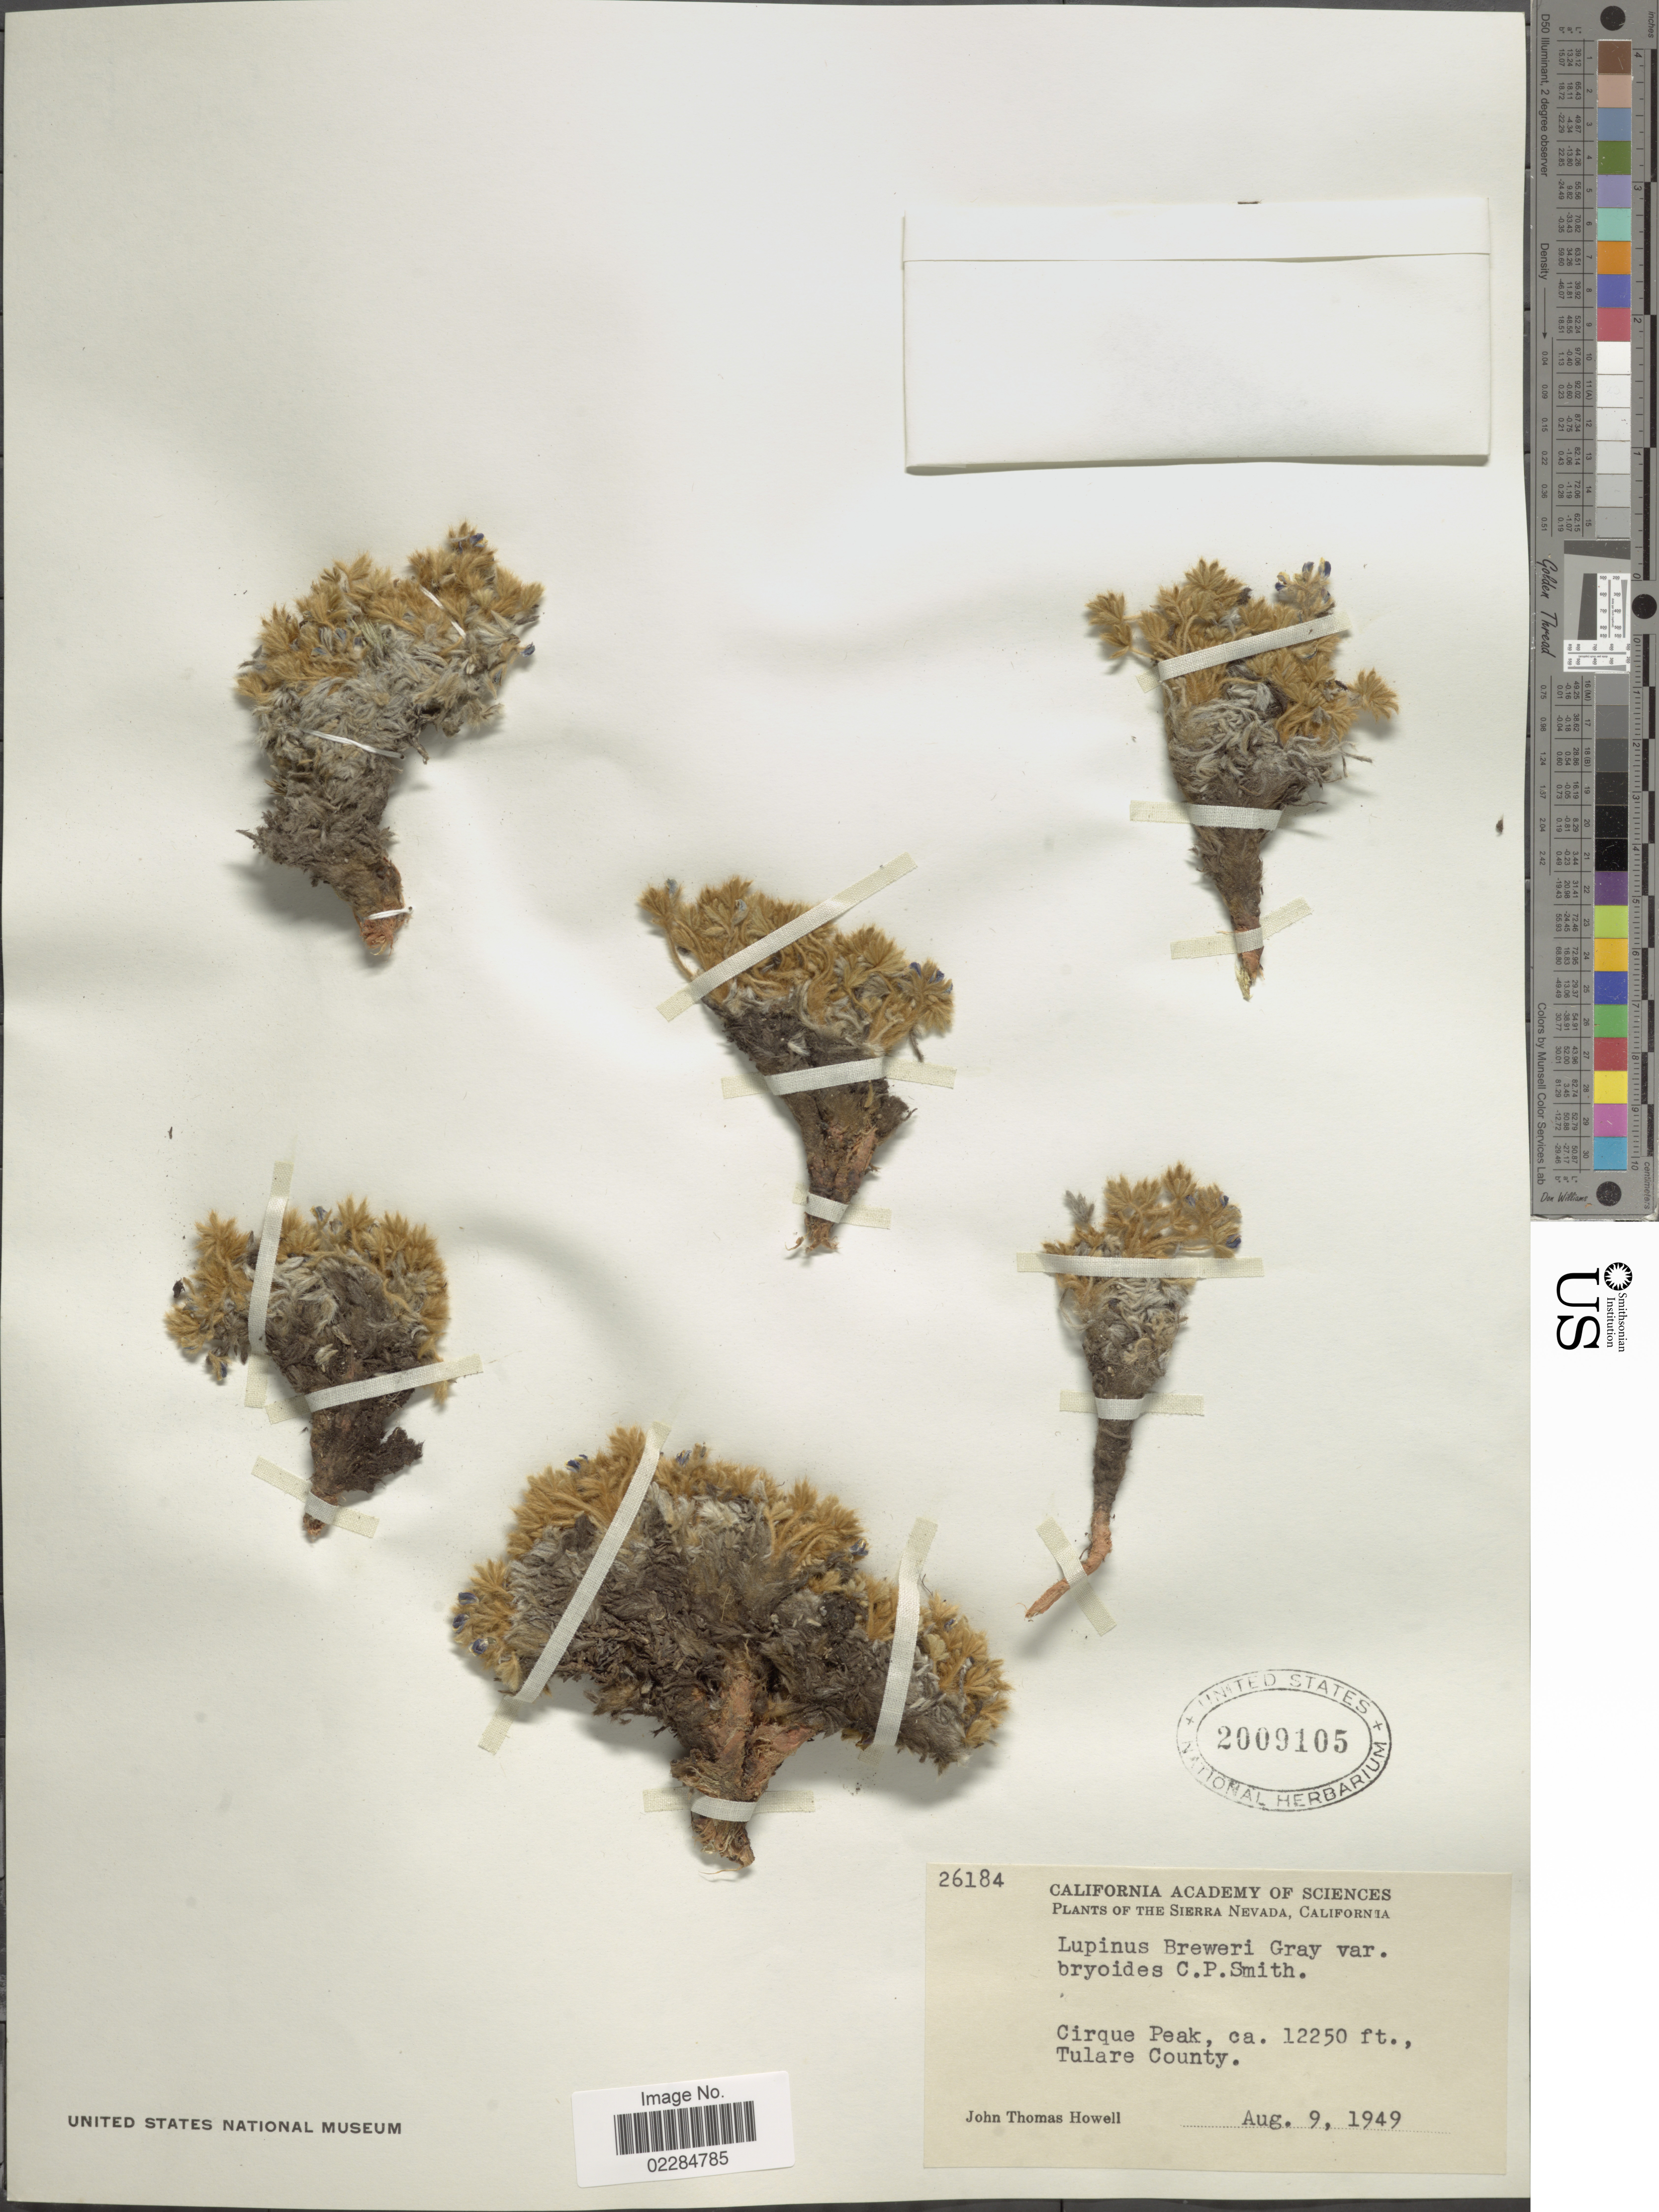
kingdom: Plantae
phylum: Tracheophyta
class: Magnoliopsida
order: Fabales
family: Fabaceae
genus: Lupinus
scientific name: Lupinus breweri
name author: A. Gray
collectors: J. T. Howell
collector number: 26184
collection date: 1949-08-09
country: United States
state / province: California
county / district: Tulare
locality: Sierra Nevada. Cirque Peak, Tulare County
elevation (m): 3734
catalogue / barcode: US 2009105